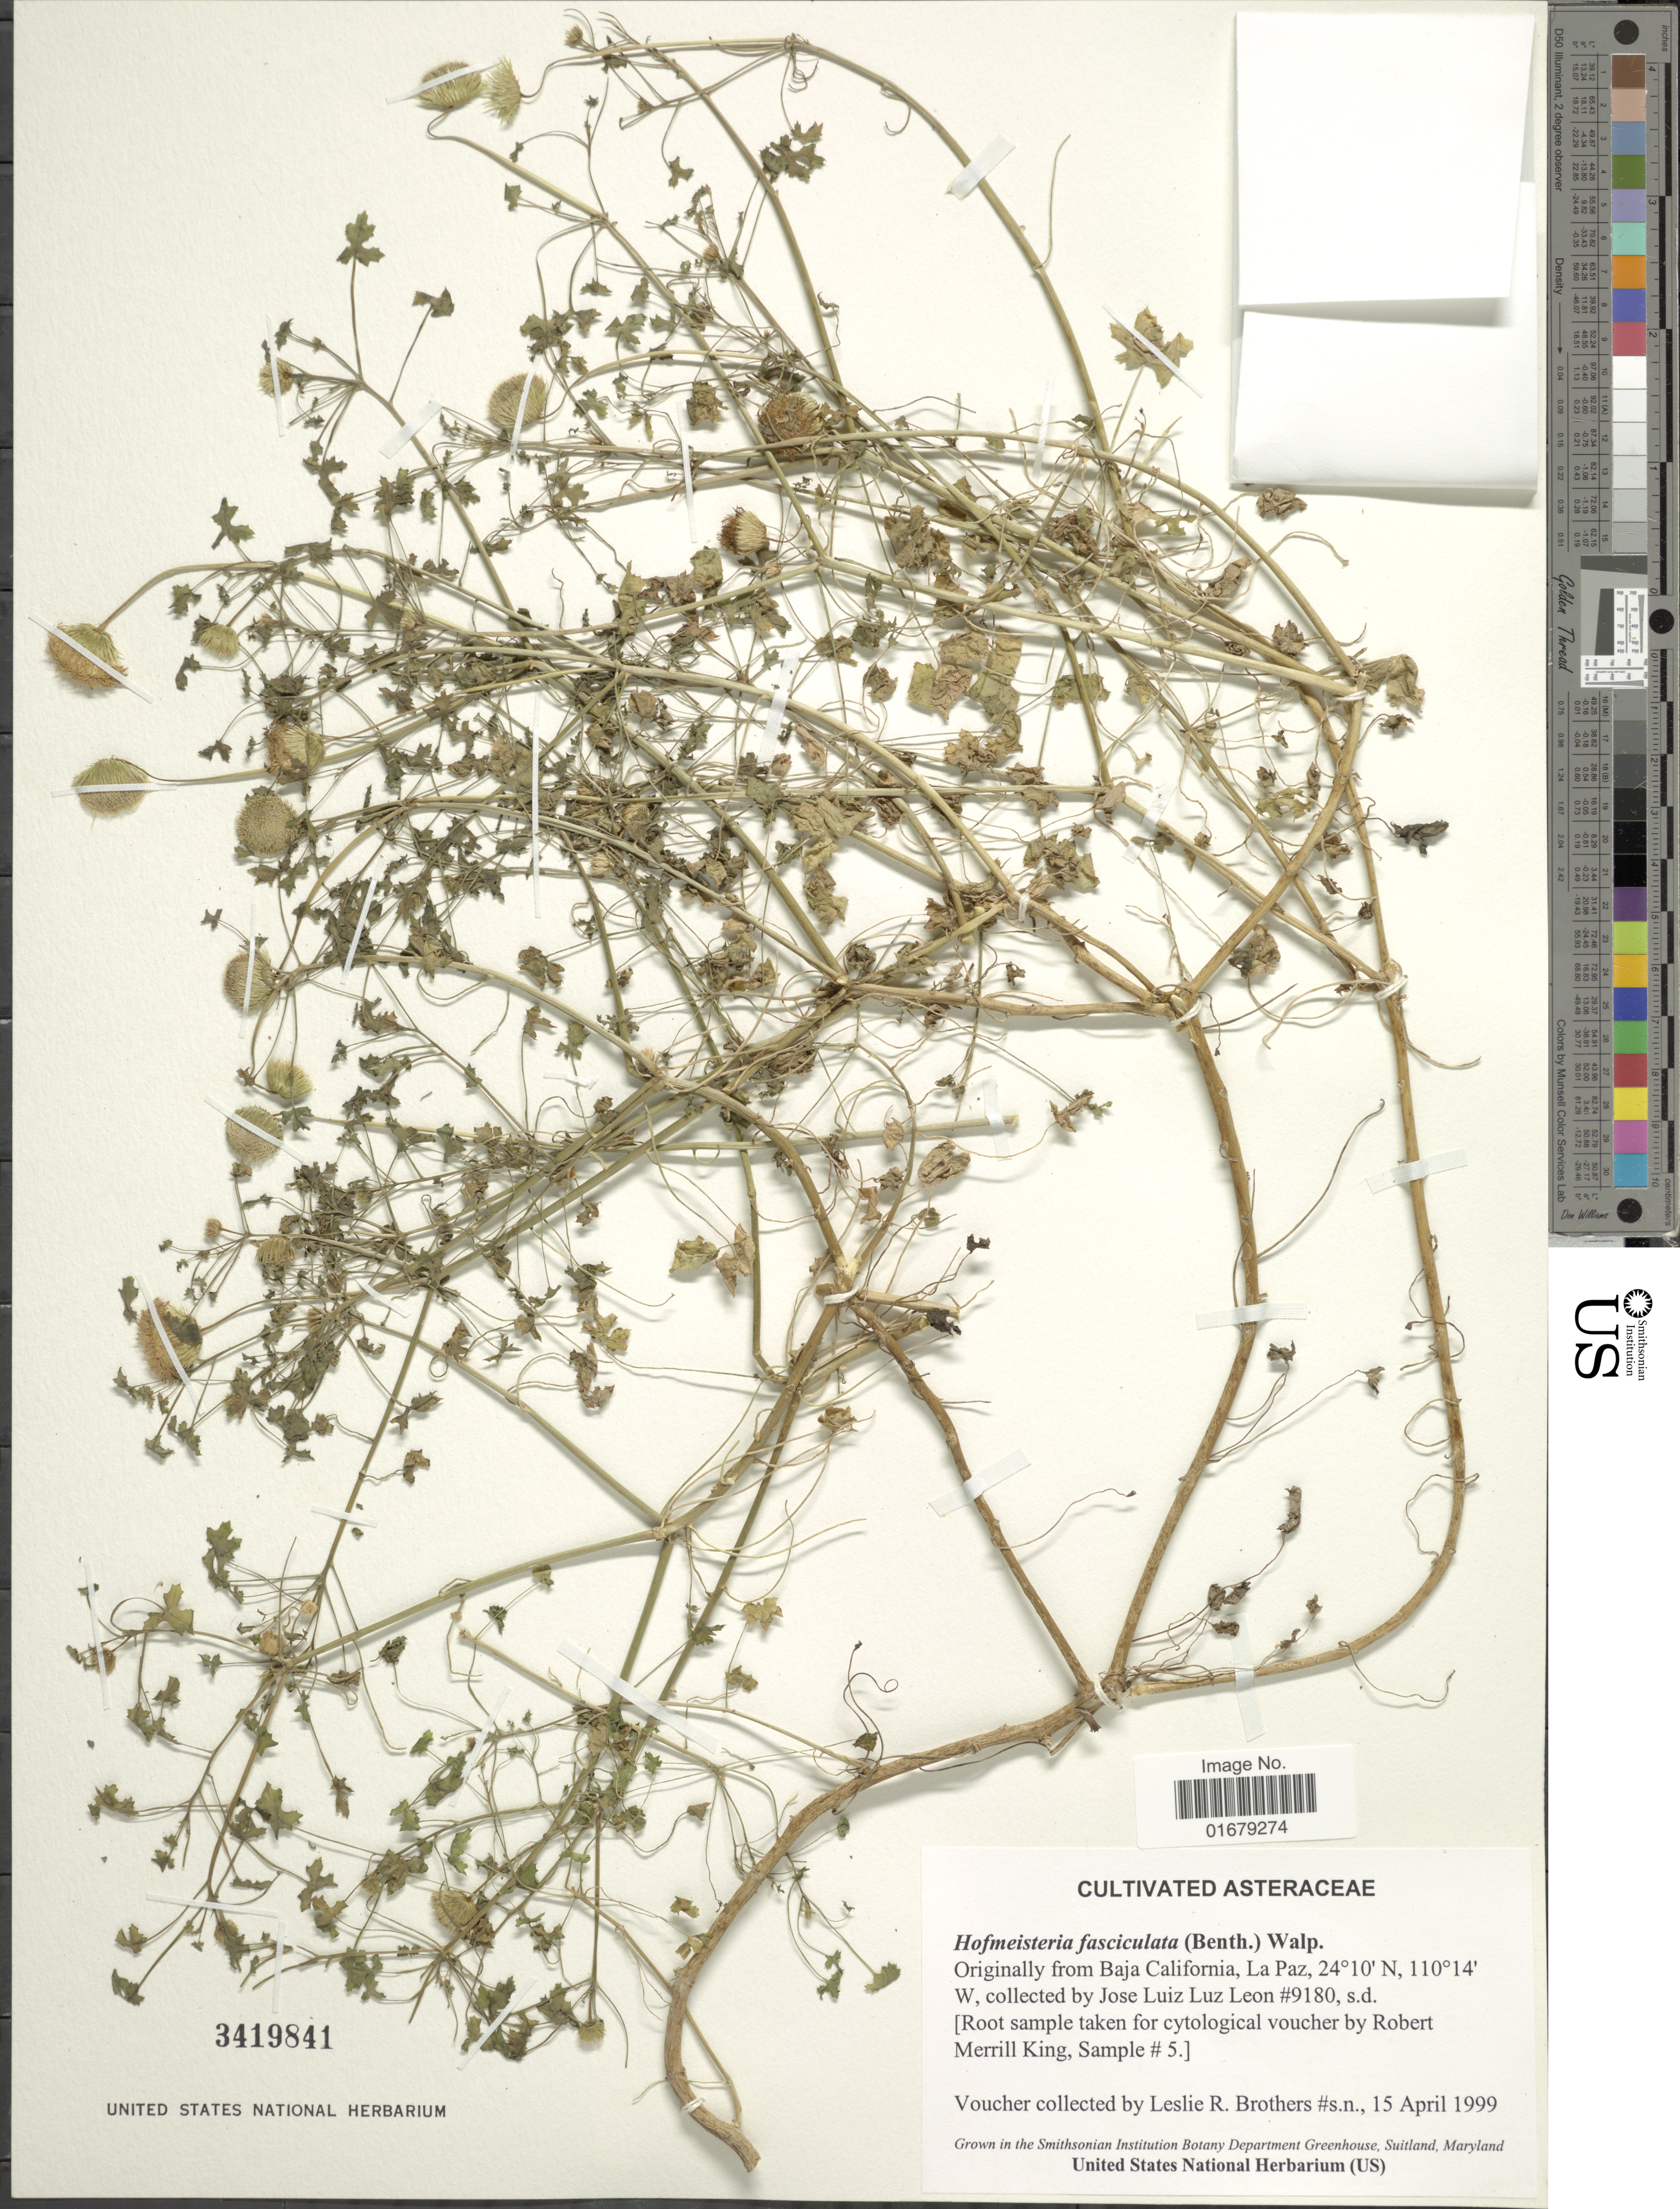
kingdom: Plantae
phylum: Tracheophyta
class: Magnoliopsida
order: Asterales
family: Asteraceae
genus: Hofmeisteria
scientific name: Hofmeisteria fasciculata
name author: (Benth.) Walp.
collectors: J. L. León de la Luz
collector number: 9180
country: Mexico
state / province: Baja California Sur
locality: La Paz.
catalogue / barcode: US 3219841